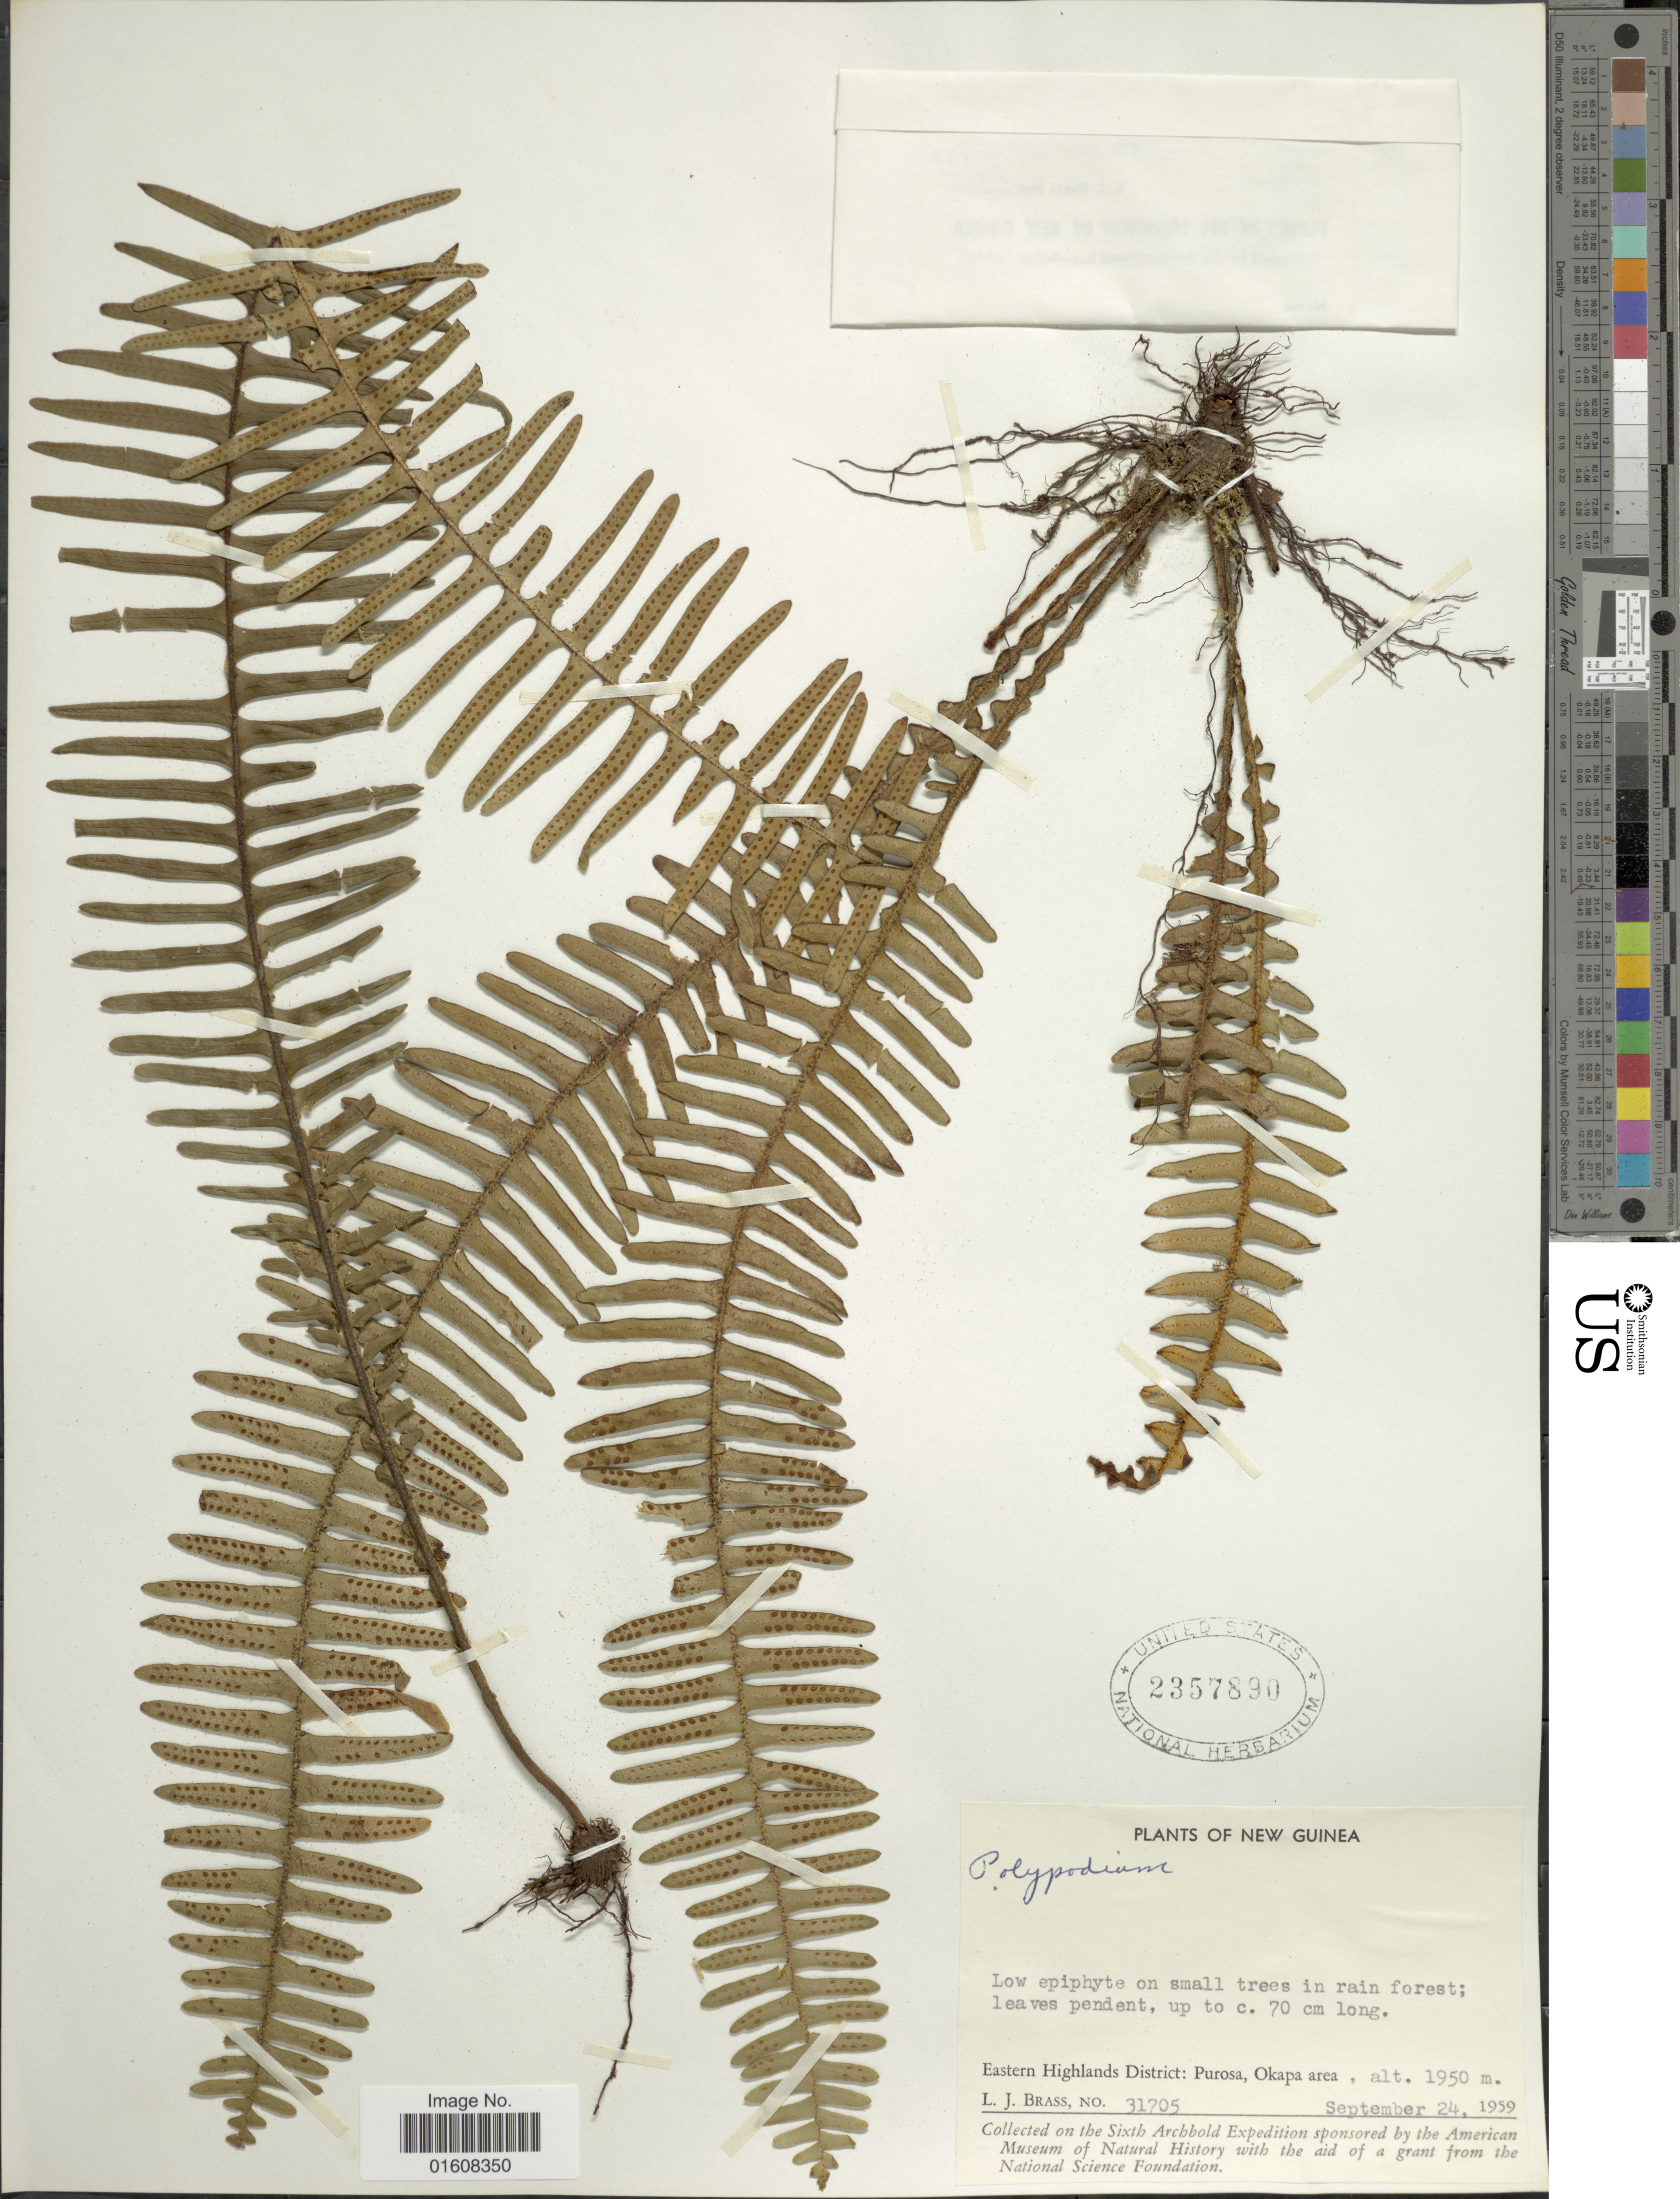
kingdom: Plantae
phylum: Tracheophyta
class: Polypodiopsida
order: Polypodiales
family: Polypodiaceae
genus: Grammitis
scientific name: Grammitis sp.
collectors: L. J. Brass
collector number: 31705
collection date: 1959-09-24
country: Papua New Guinea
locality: New Guinea. Eastern Highlands District: Purosa, Okapa area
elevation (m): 1950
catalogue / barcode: US 2357890